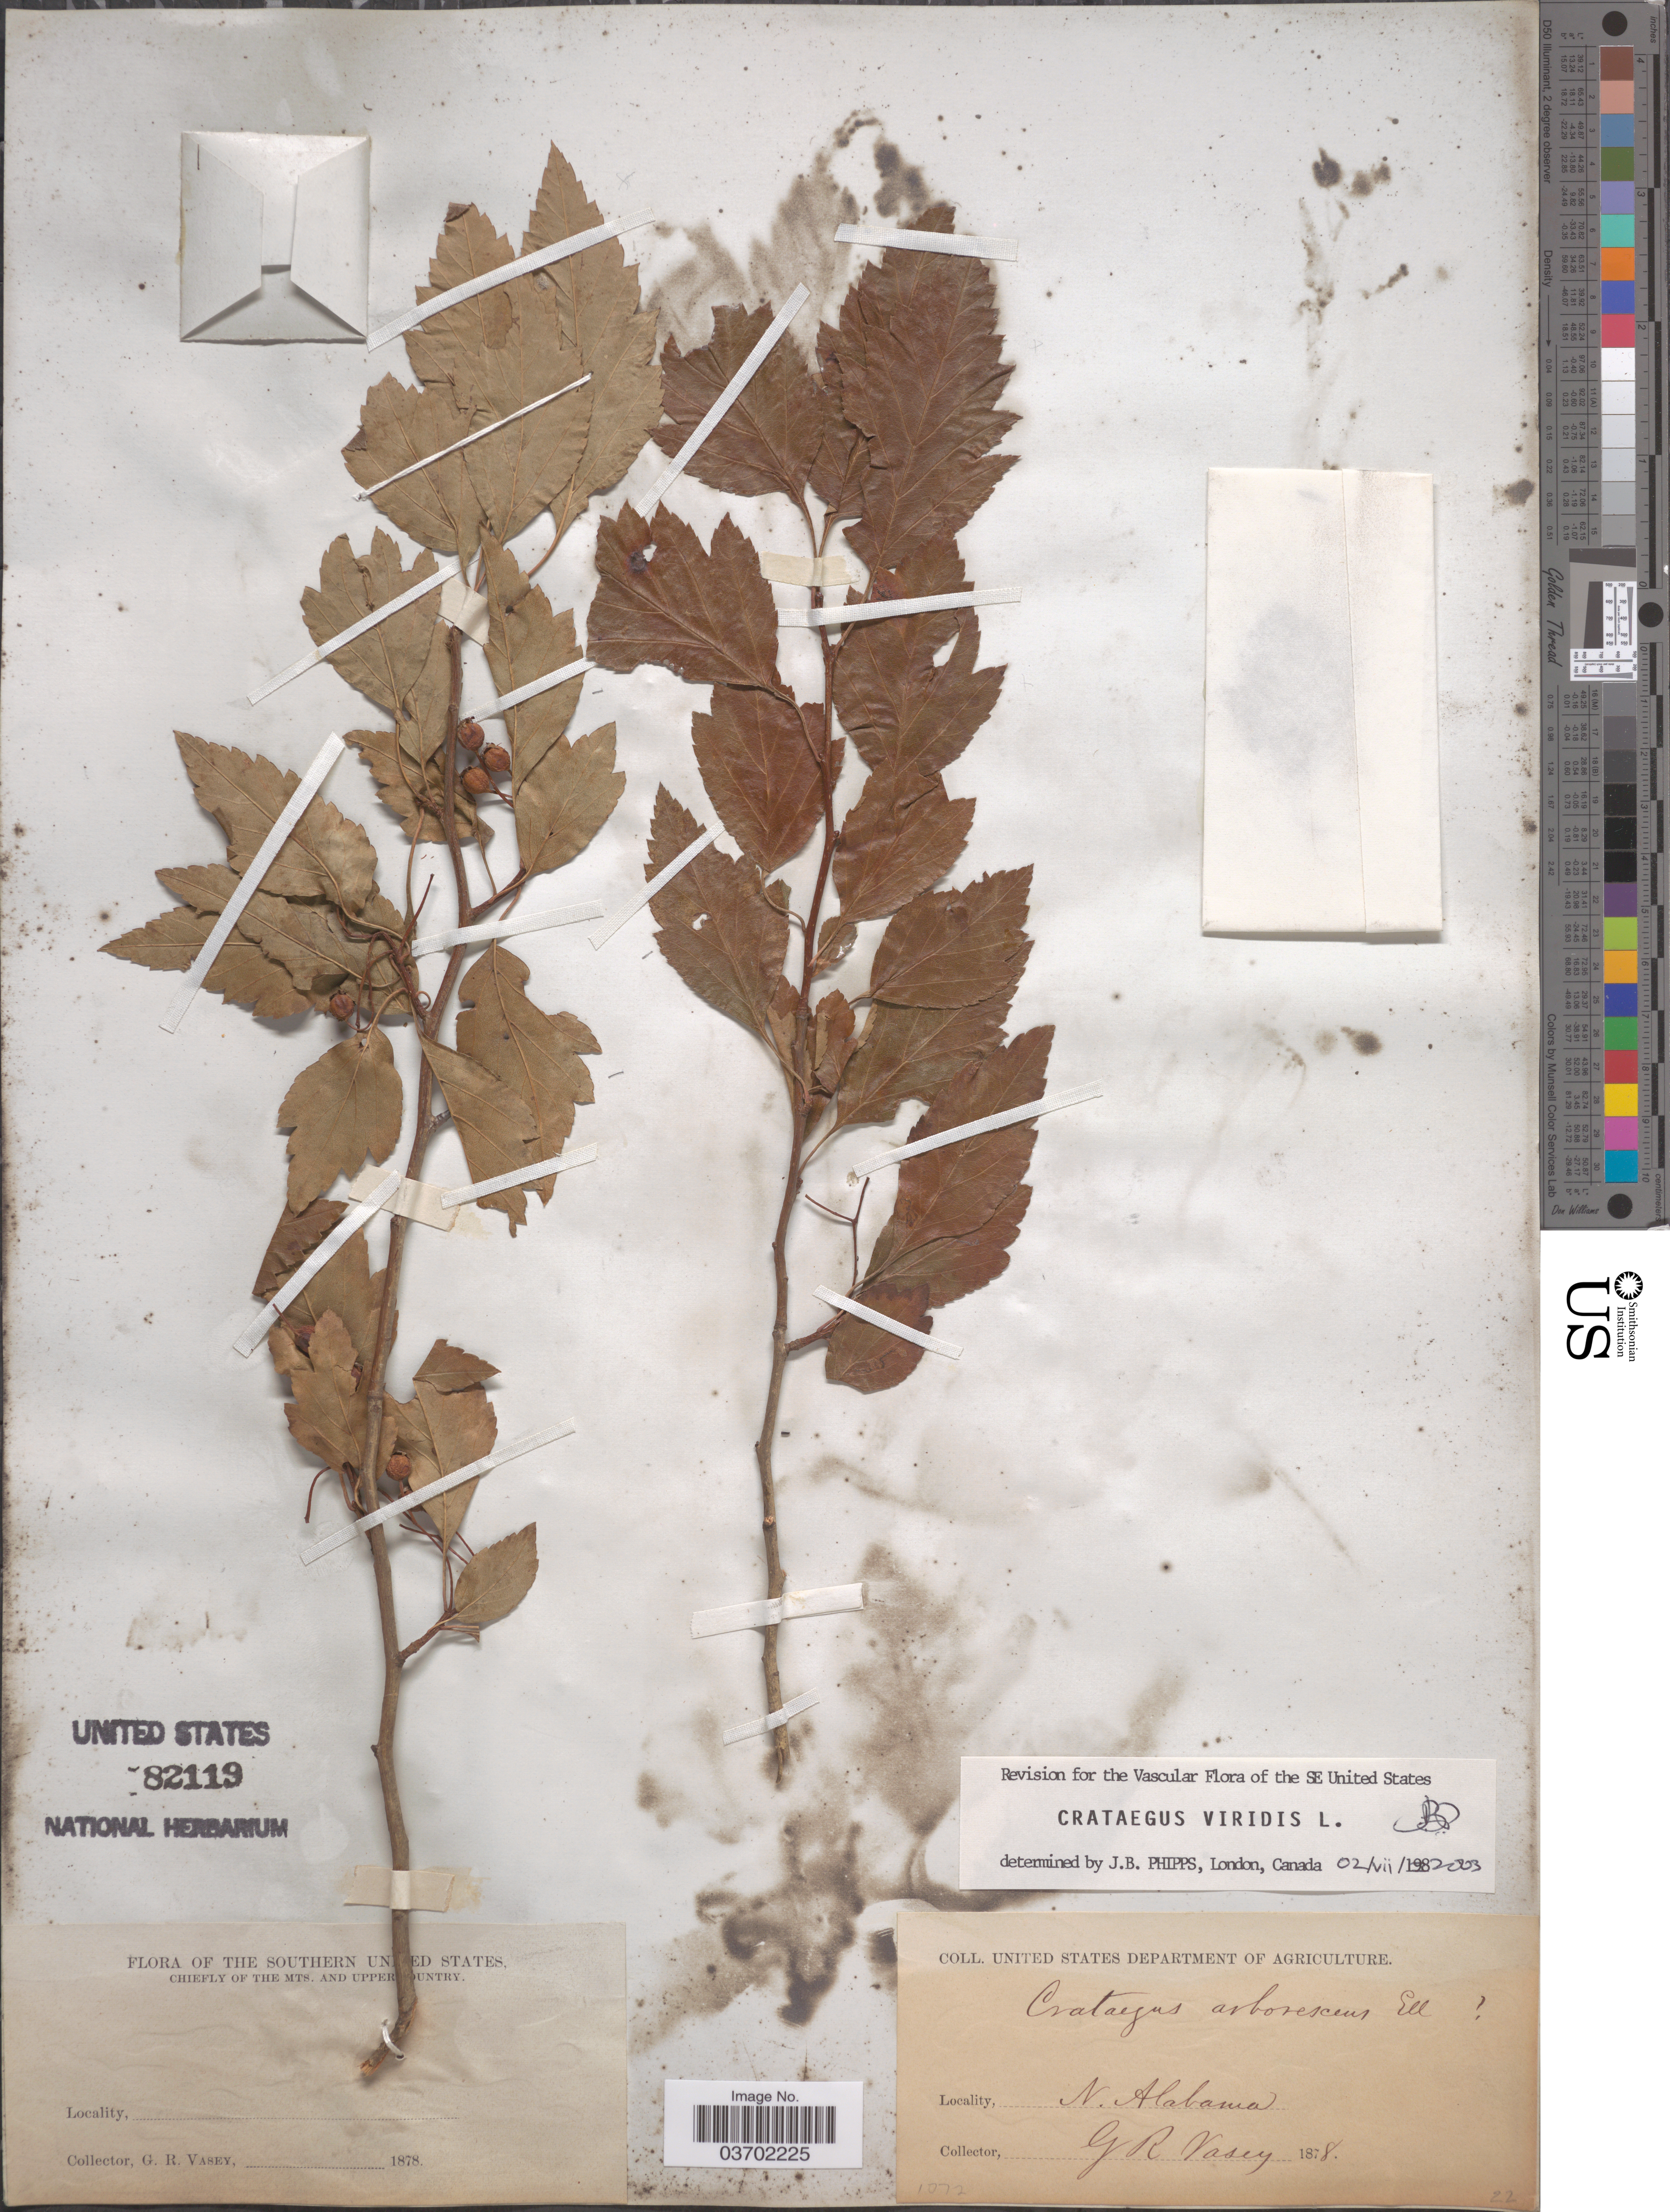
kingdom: Plantae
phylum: Tracheophyta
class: Magnoliopsida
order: Rosales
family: Rosaceae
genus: Crataegus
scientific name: Crataegus viridis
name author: L.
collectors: G. R. Vasey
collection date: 1878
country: United States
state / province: Alabama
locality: N. Alabama.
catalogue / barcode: US 82119